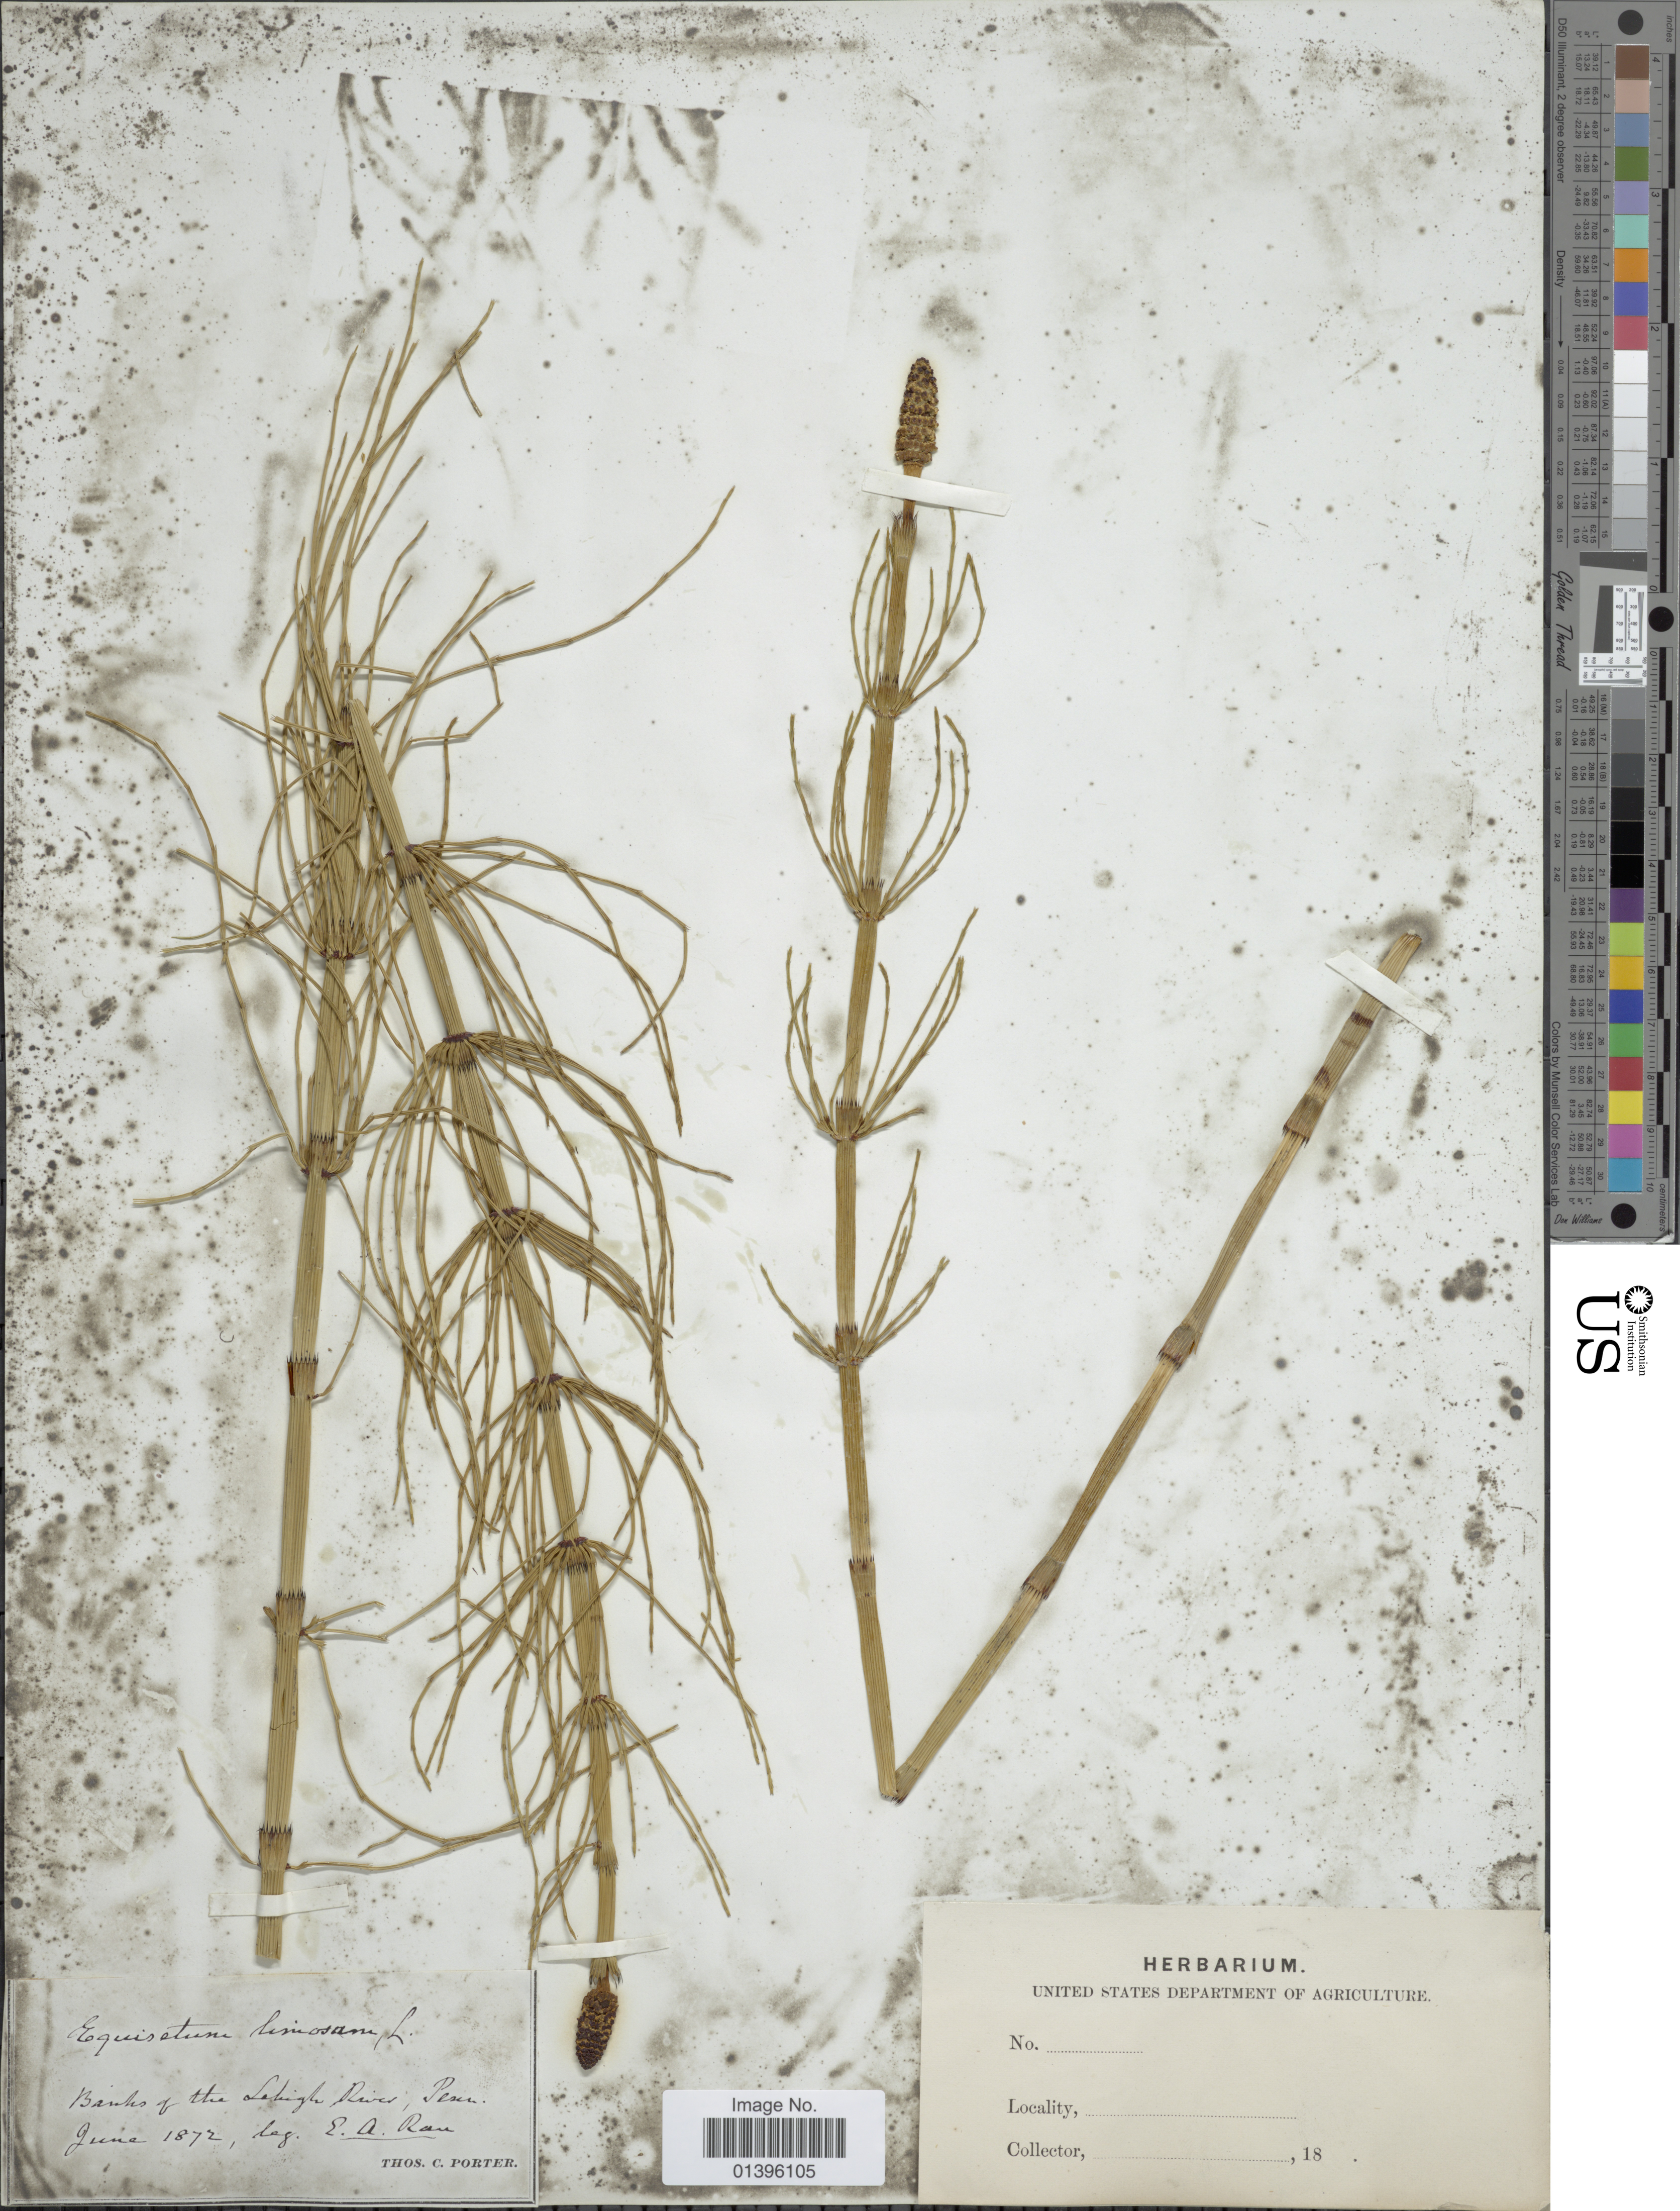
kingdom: Plantae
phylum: Tracheophyta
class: Polypodiopsida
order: Equisetales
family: Equisetaceae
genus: Equisetum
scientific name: Equisetum fluviatile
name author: L.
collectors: E. Rau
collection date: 1872-06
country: United States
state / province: Pennsylvania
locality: Banks of the Lehigh River